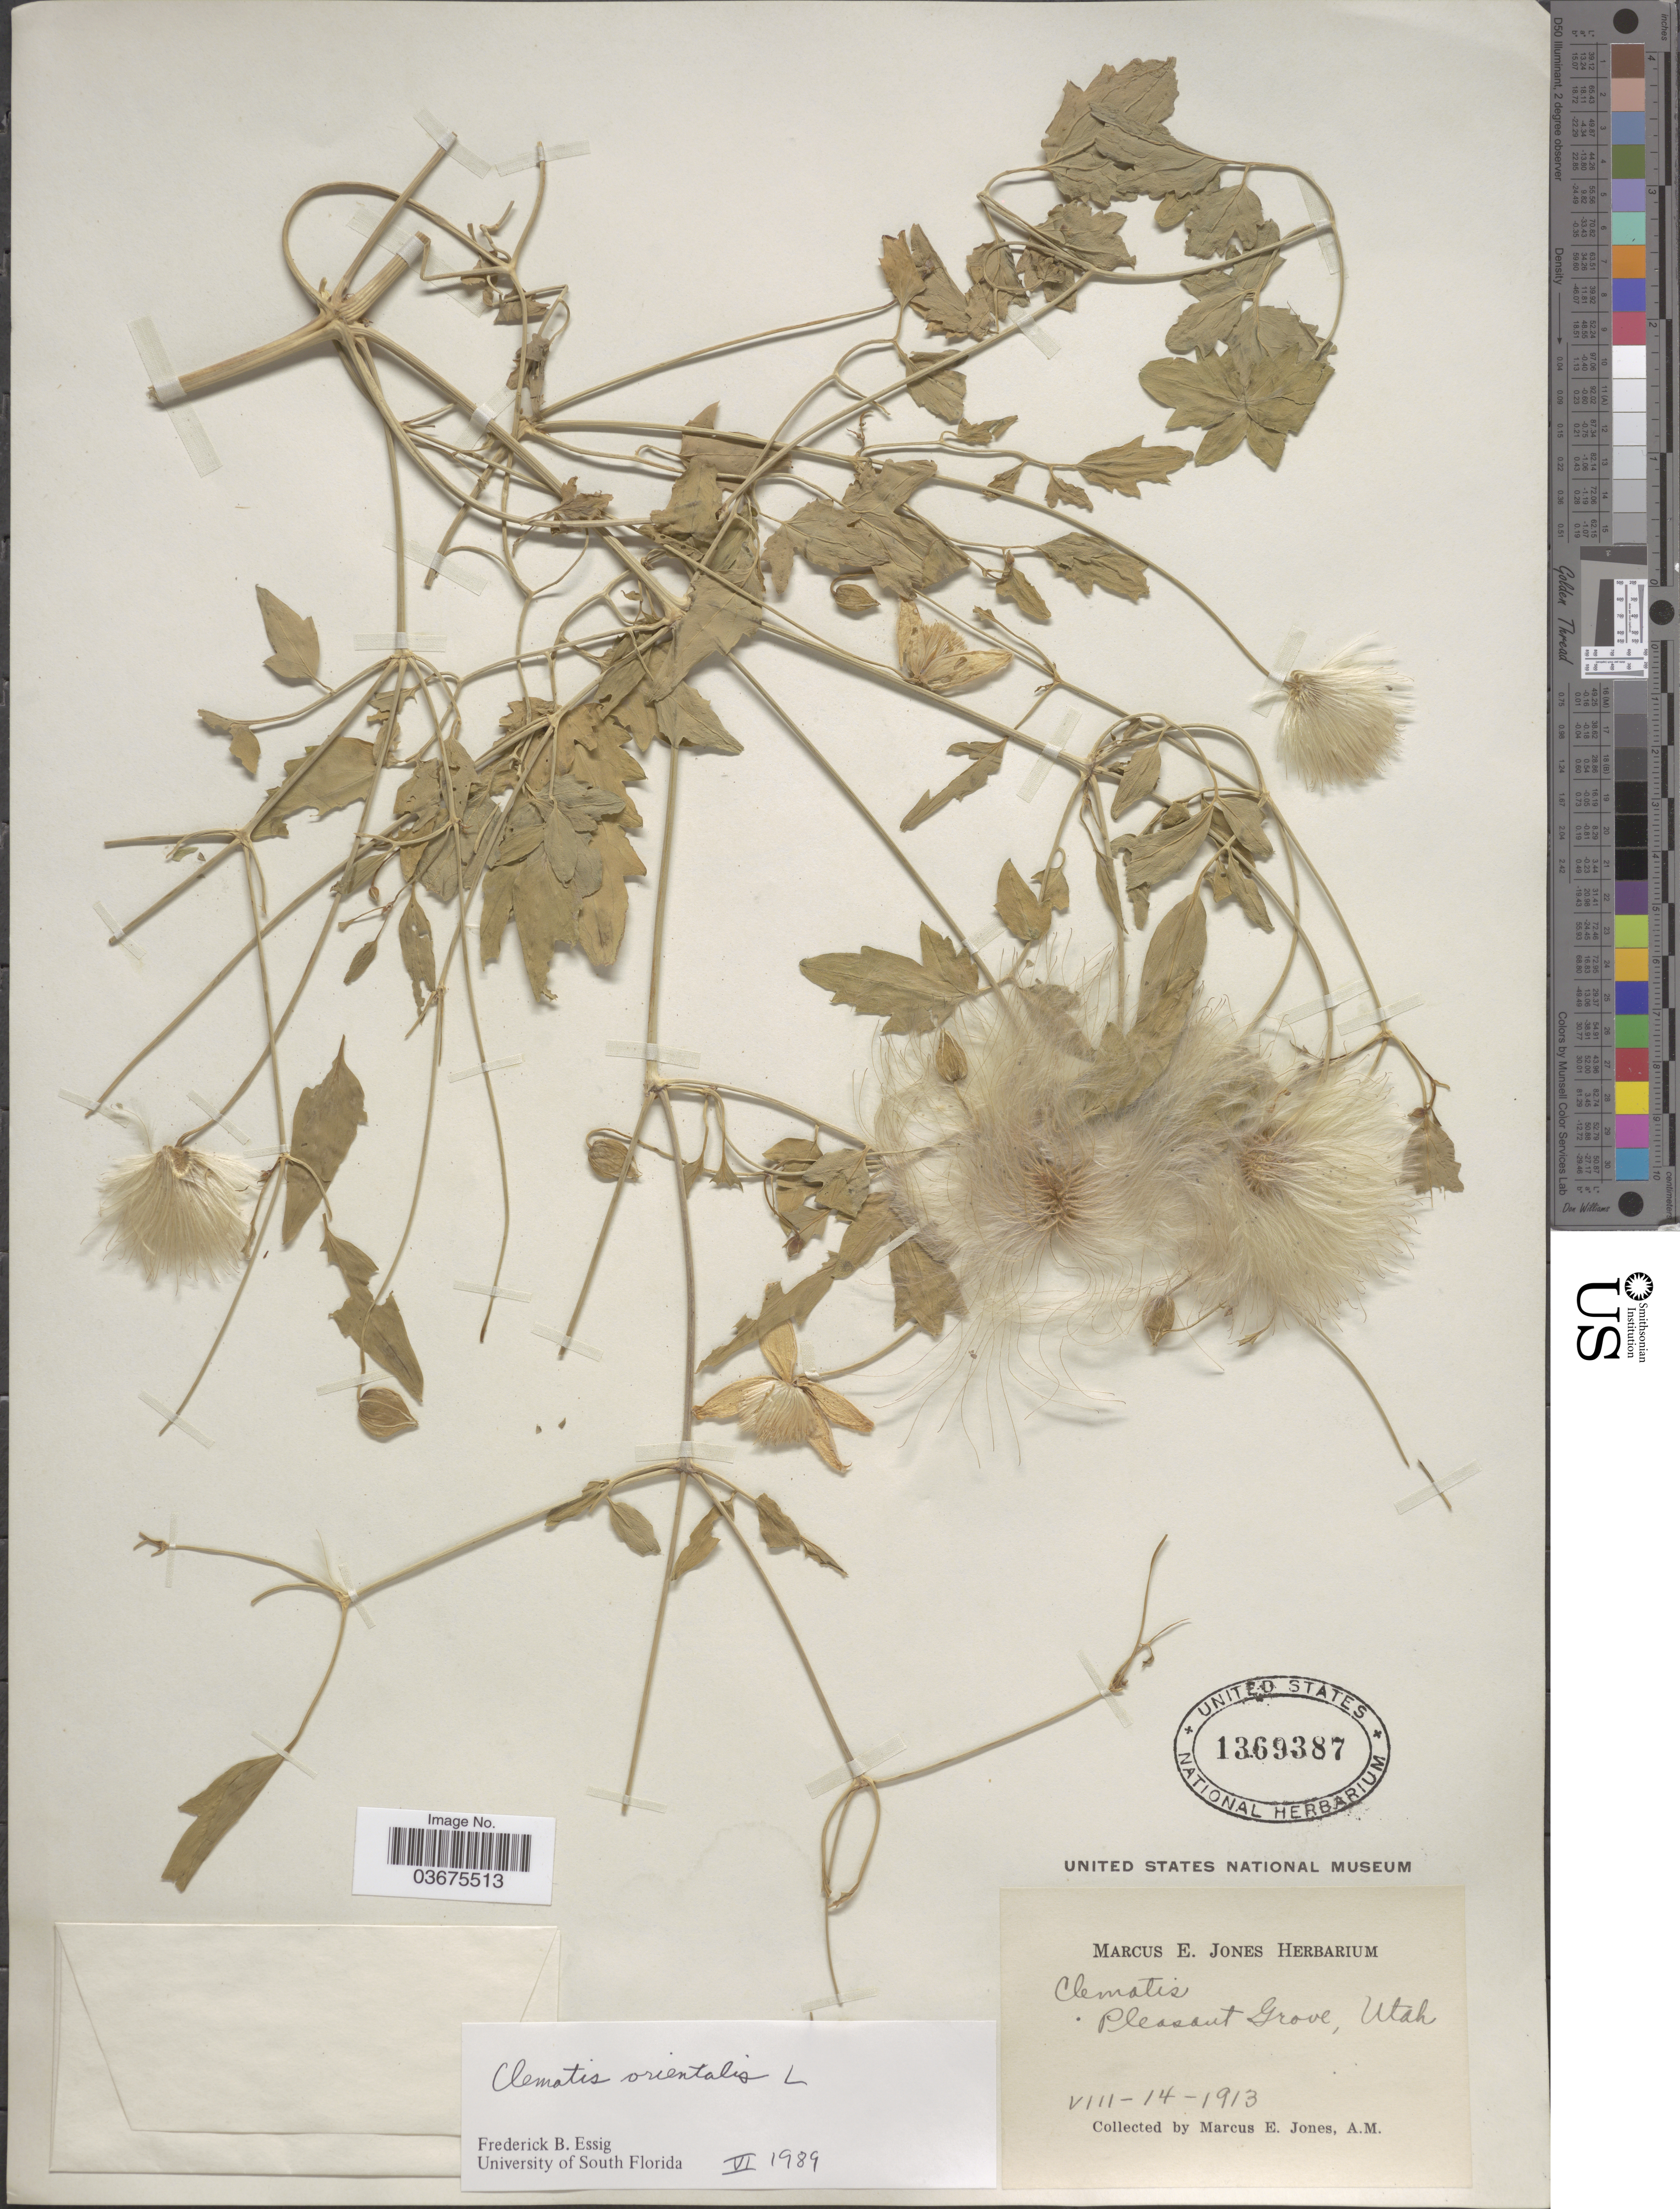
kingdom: Plantae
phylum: Tracheophyta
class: Magnoliopsida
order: Ranunculales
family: Ranunculaceae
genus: Clematis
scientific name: Clematis orientalis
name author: L.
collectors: M. E. Jones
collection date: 1913-08-14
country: United States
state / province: Utah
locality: Pleasant Grove.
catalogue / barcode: US 1369387